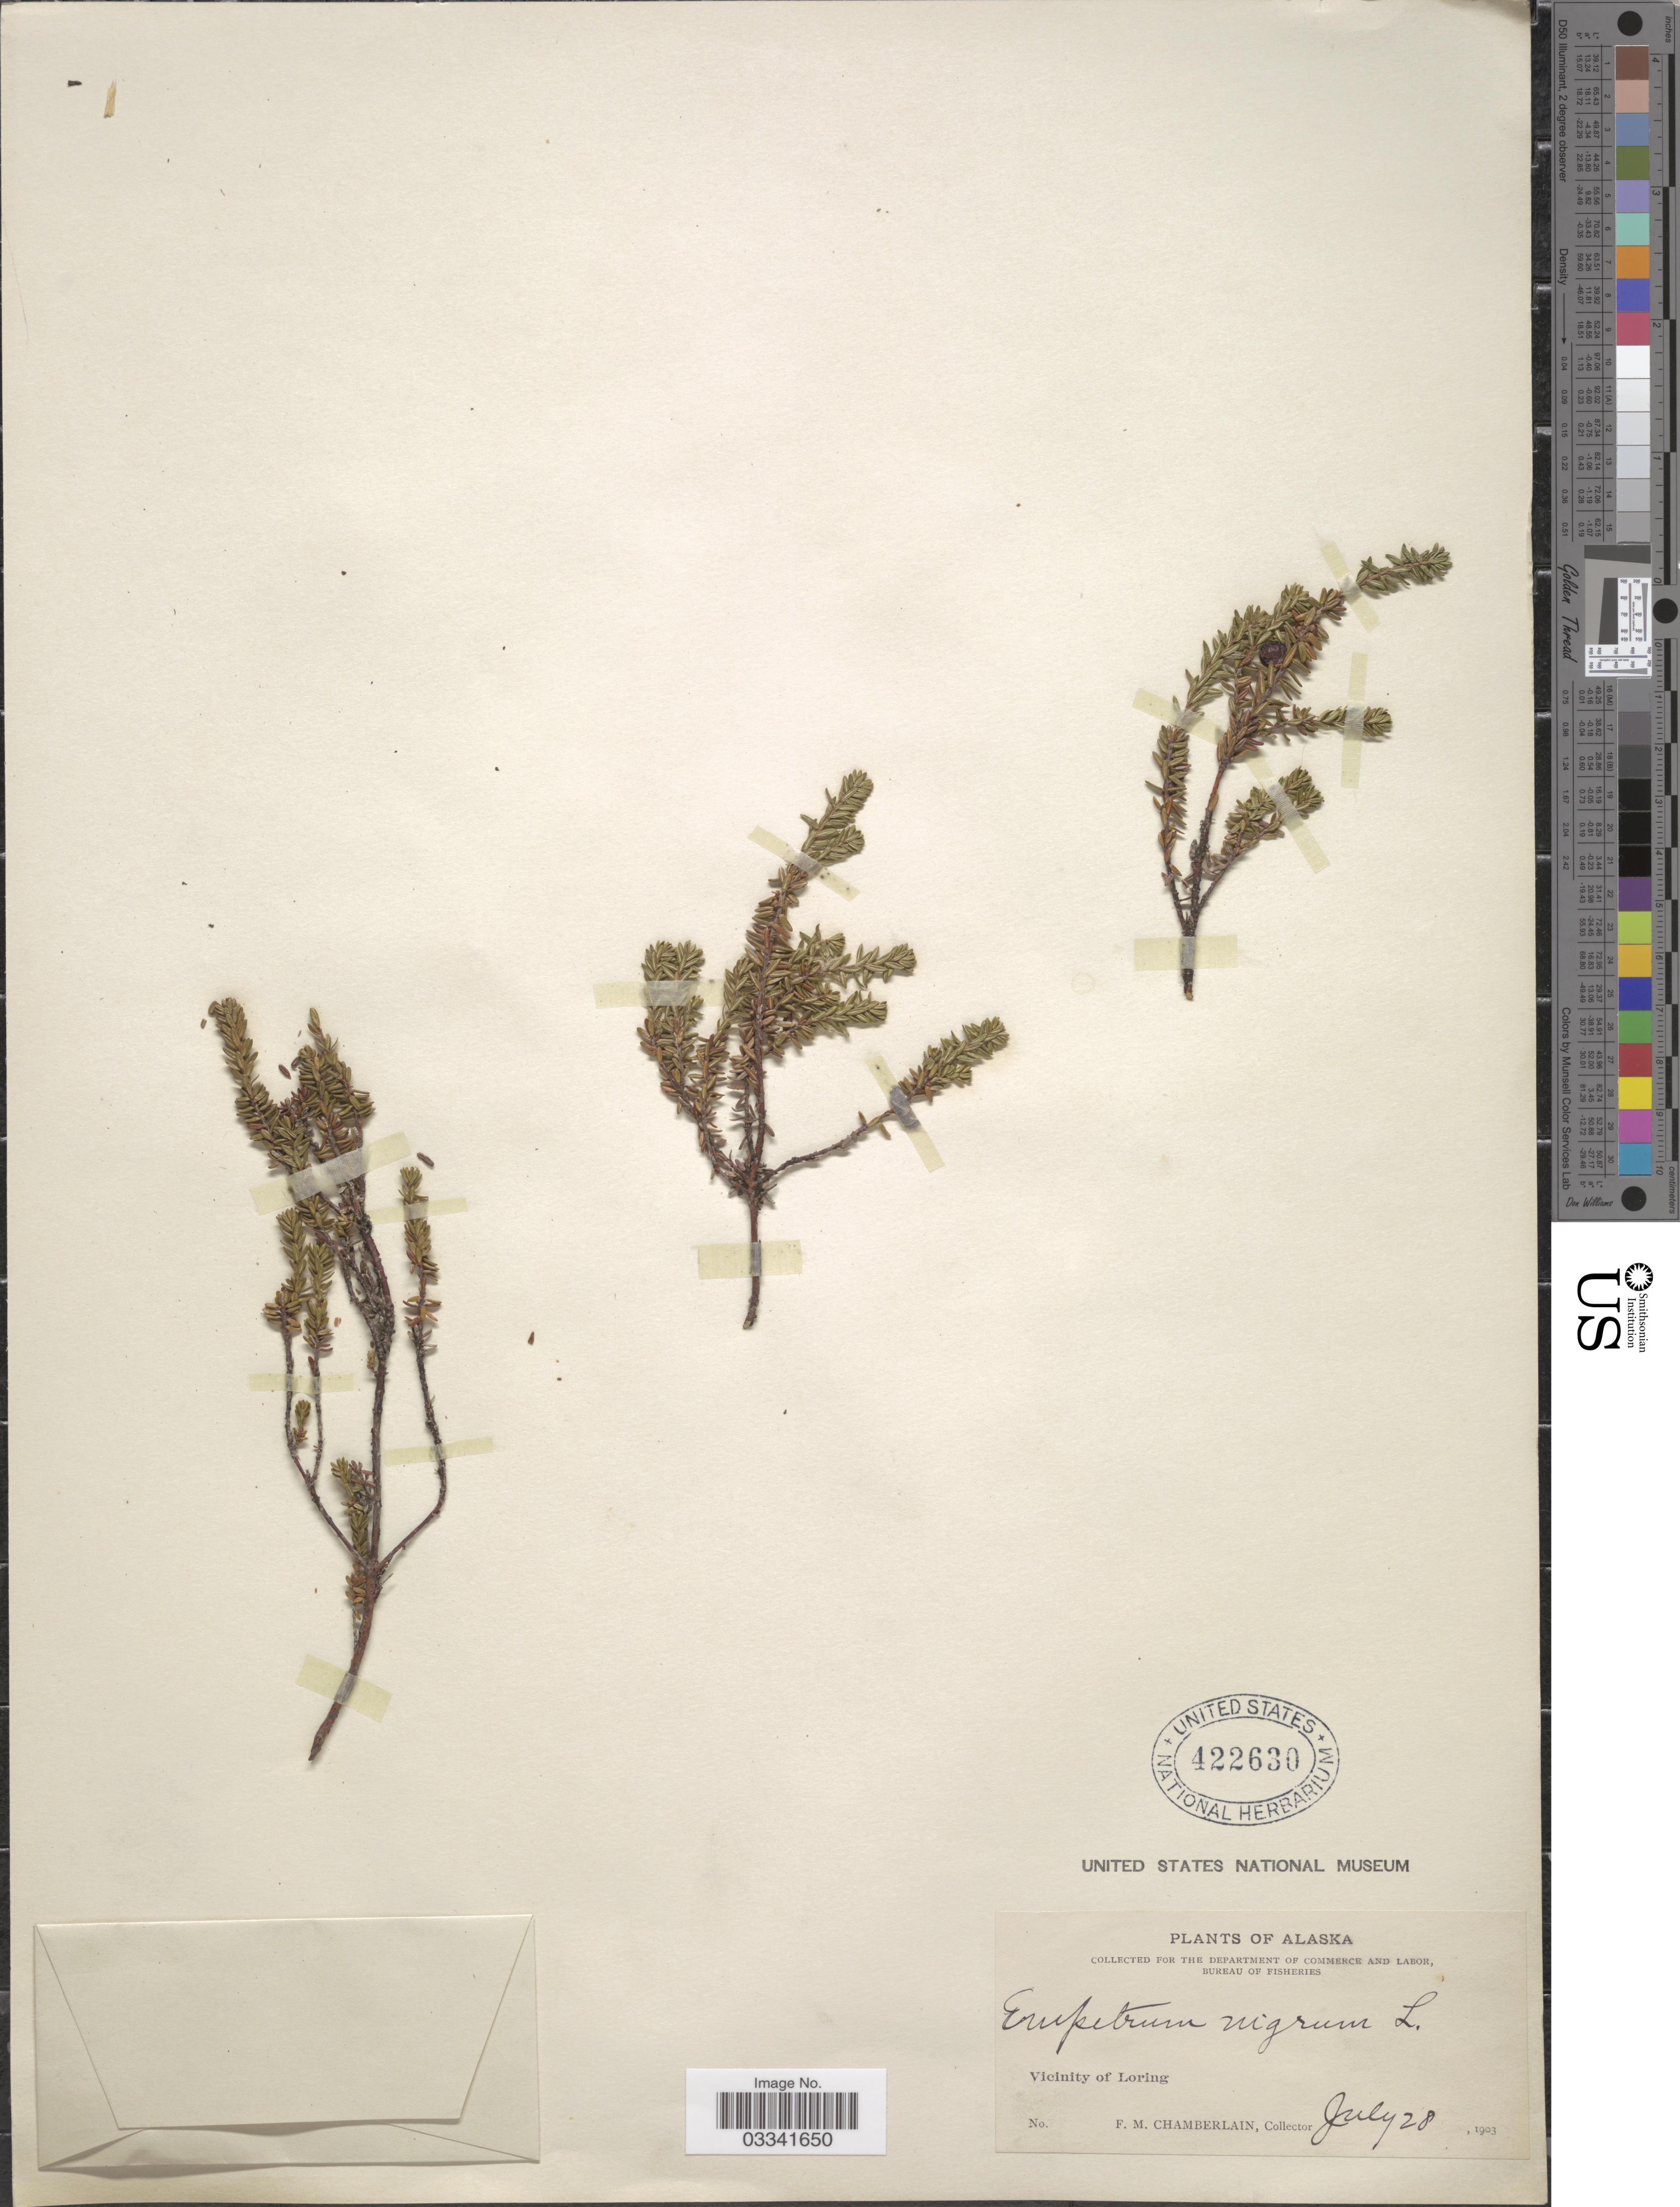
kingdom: Plantae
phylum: Tracheophyta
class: Magnoliopsida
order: Ericales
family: Ericaceae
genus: Empetrum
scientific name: Empetrum nigrum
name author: L.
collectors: F. Chamberlain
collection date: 1903-07-28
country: United States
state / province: Alaska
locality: Vicinity of Loring.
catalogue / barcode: US 422630